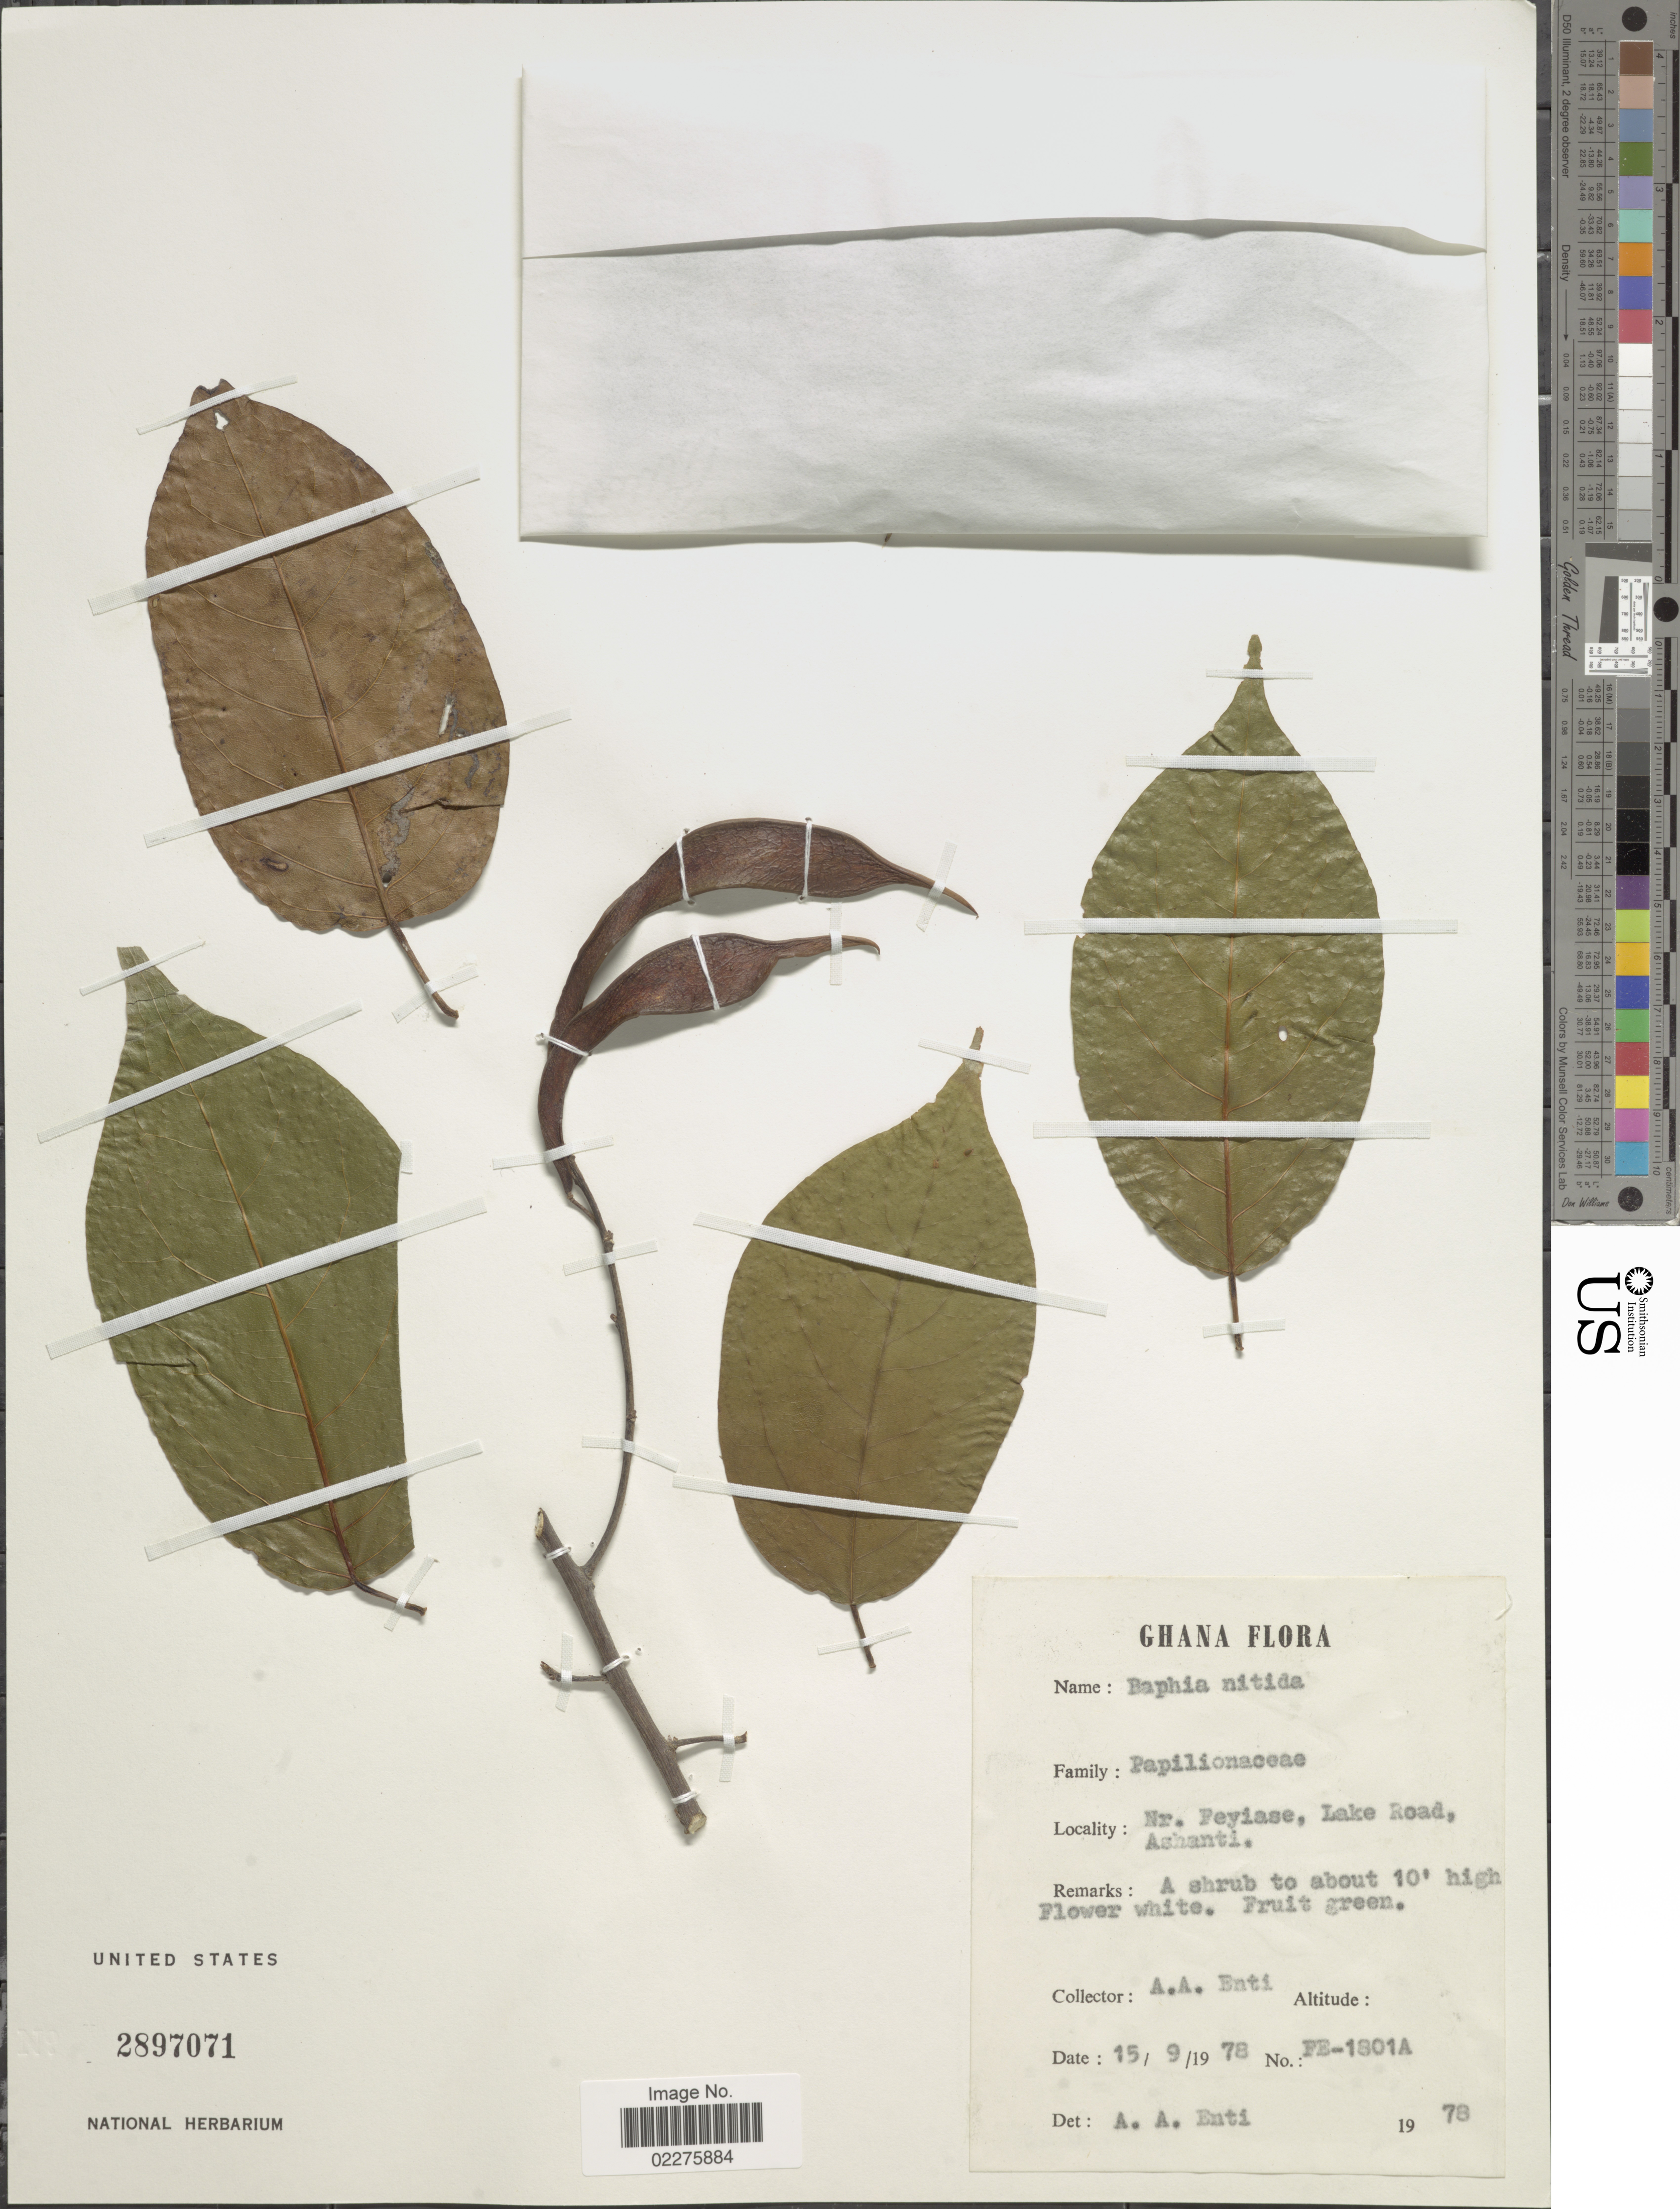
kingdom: Plantae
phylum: Tracheophyta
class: Magnoliopsida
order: Fabales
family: Fabaceae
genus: Baphia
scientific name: Baphia nitida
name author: Lodd.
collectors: A. Enti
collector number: PE-1801A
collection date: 1978-09-15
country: Ghana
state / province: Ashanti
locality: Nt. Feyiase, Lake Road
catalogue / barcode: US 2897071